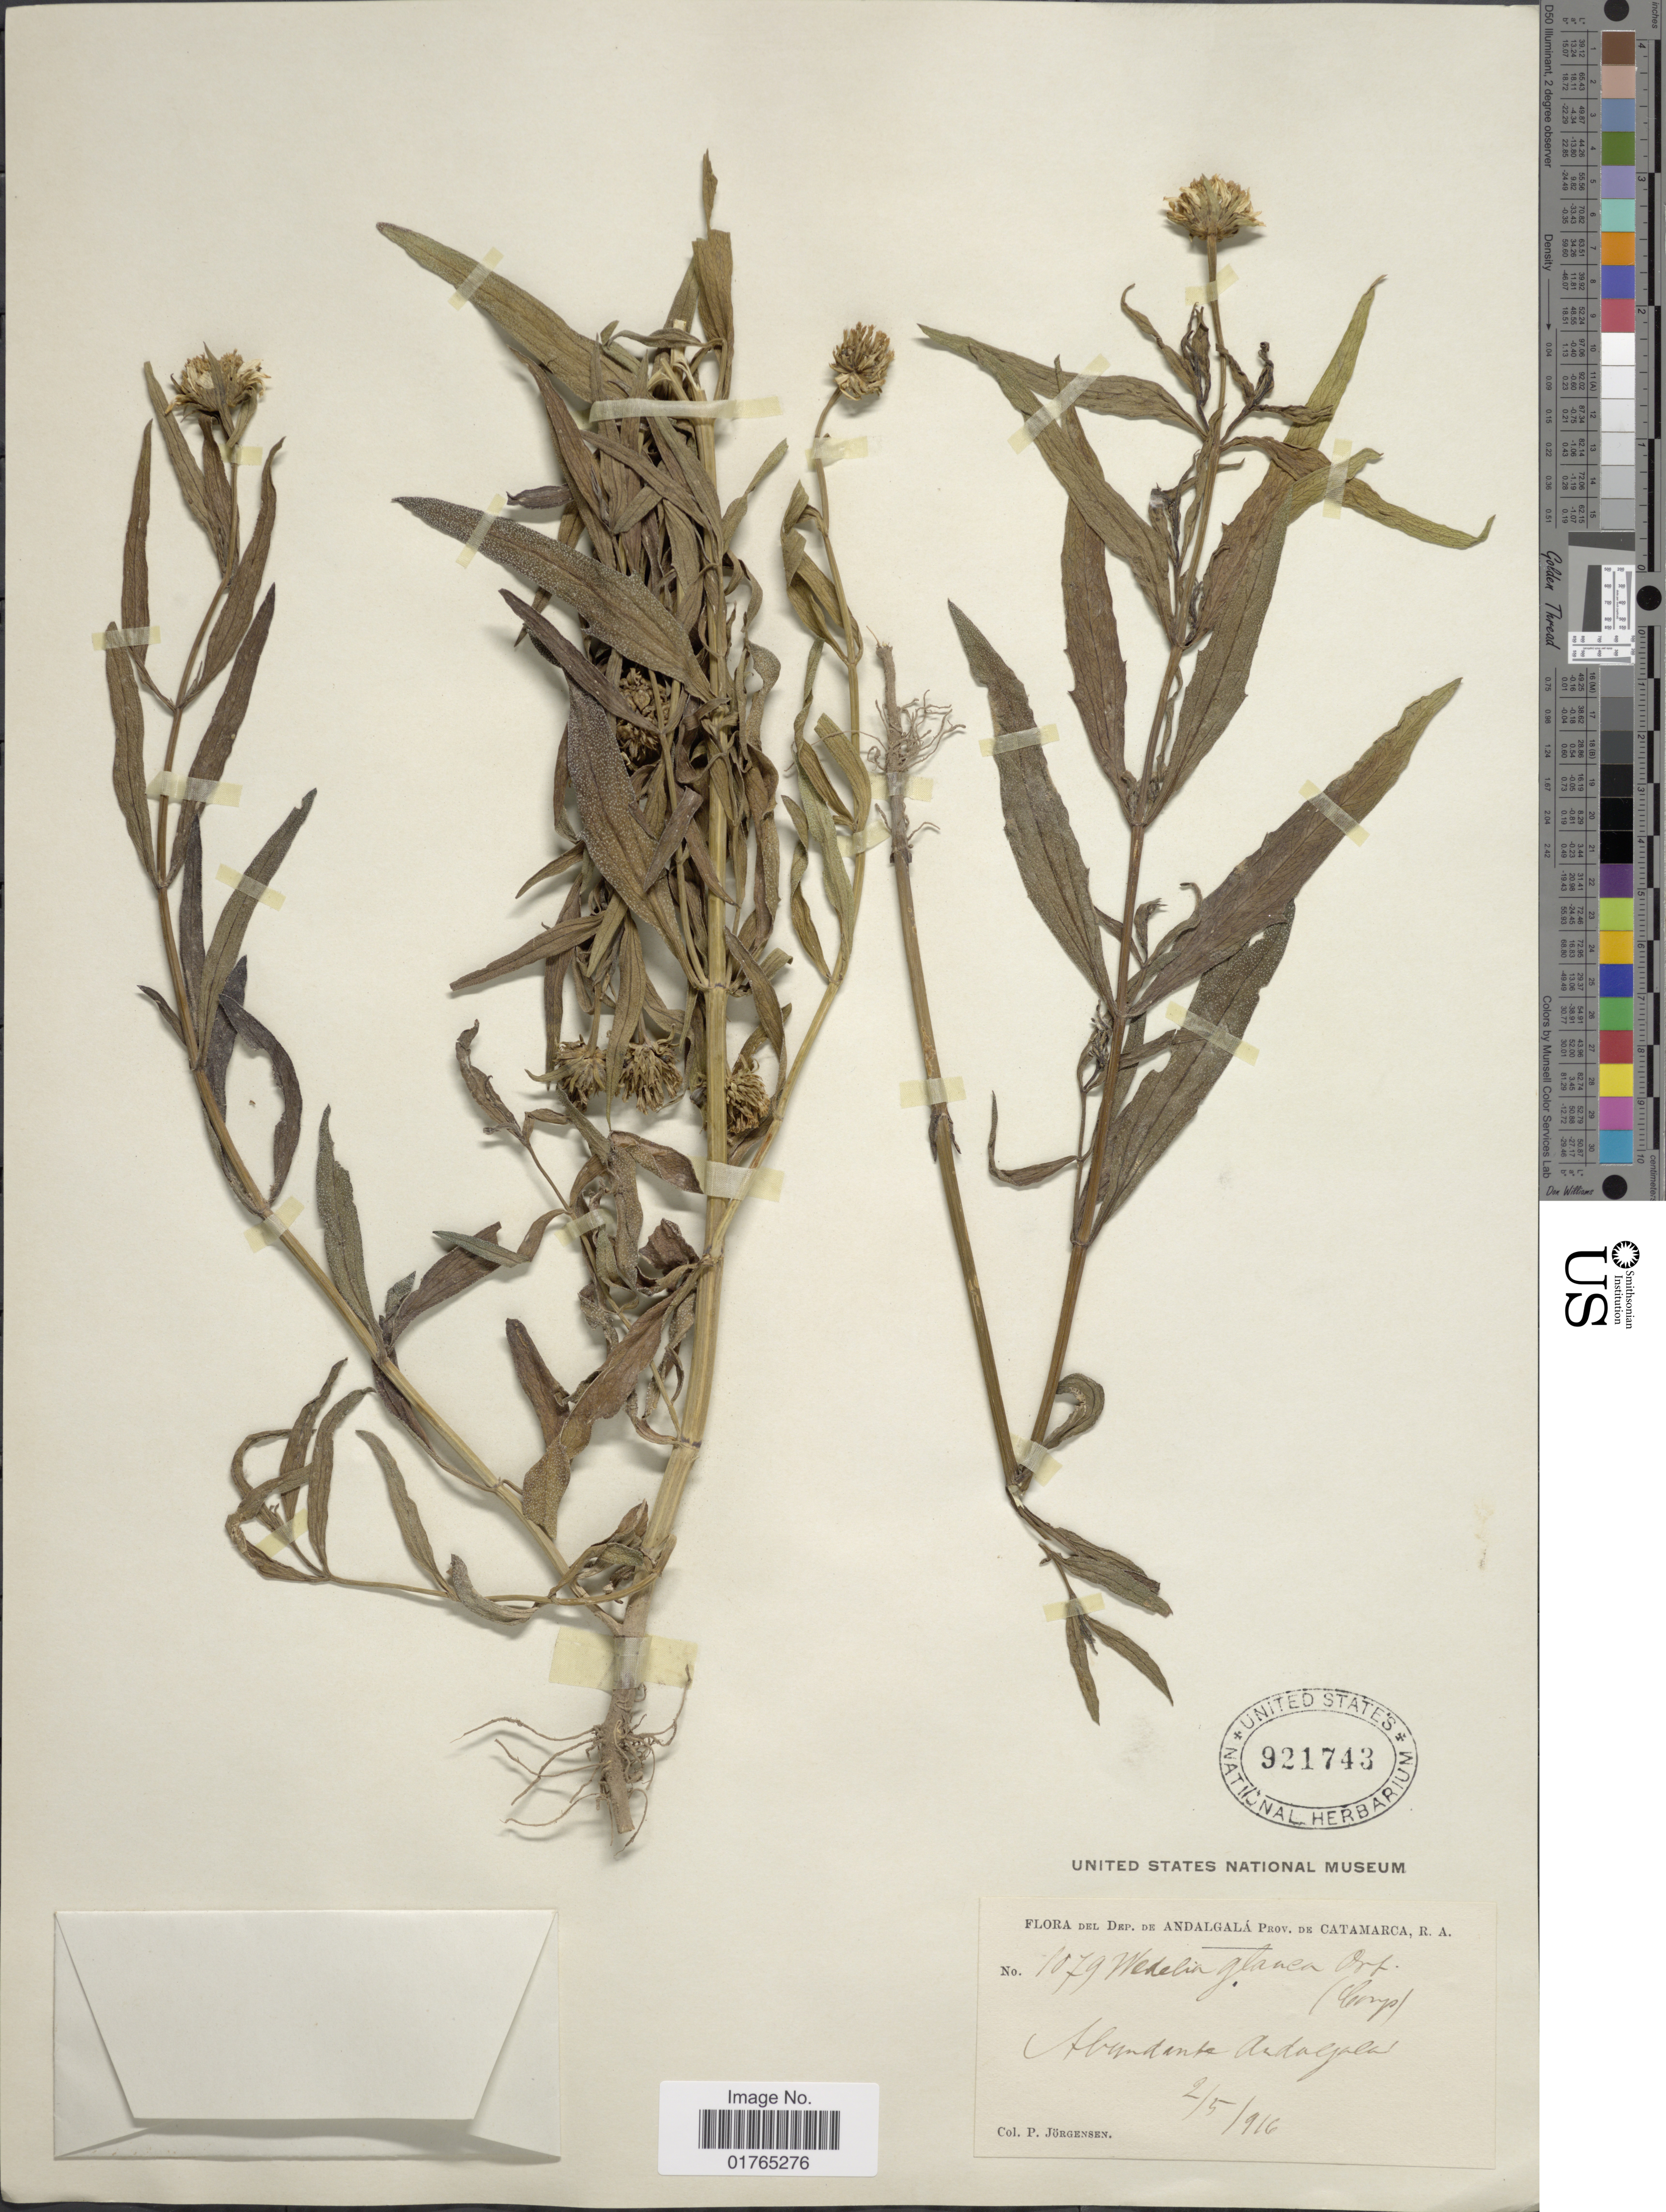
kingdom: Plantae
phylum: Tracheophyta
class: Magnoliopsida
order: Asterales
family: Asteraceae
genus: Pascalia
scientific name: Pascalia glauca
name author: Ortega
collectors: P. Jurgensen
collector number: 1079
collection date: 1916-05-02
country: Argentina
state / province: Catamarca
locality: Dep. de Andalgalá, Prov. de Catamarca, R.A., Abundante Andalgala.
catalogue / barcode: US 921743